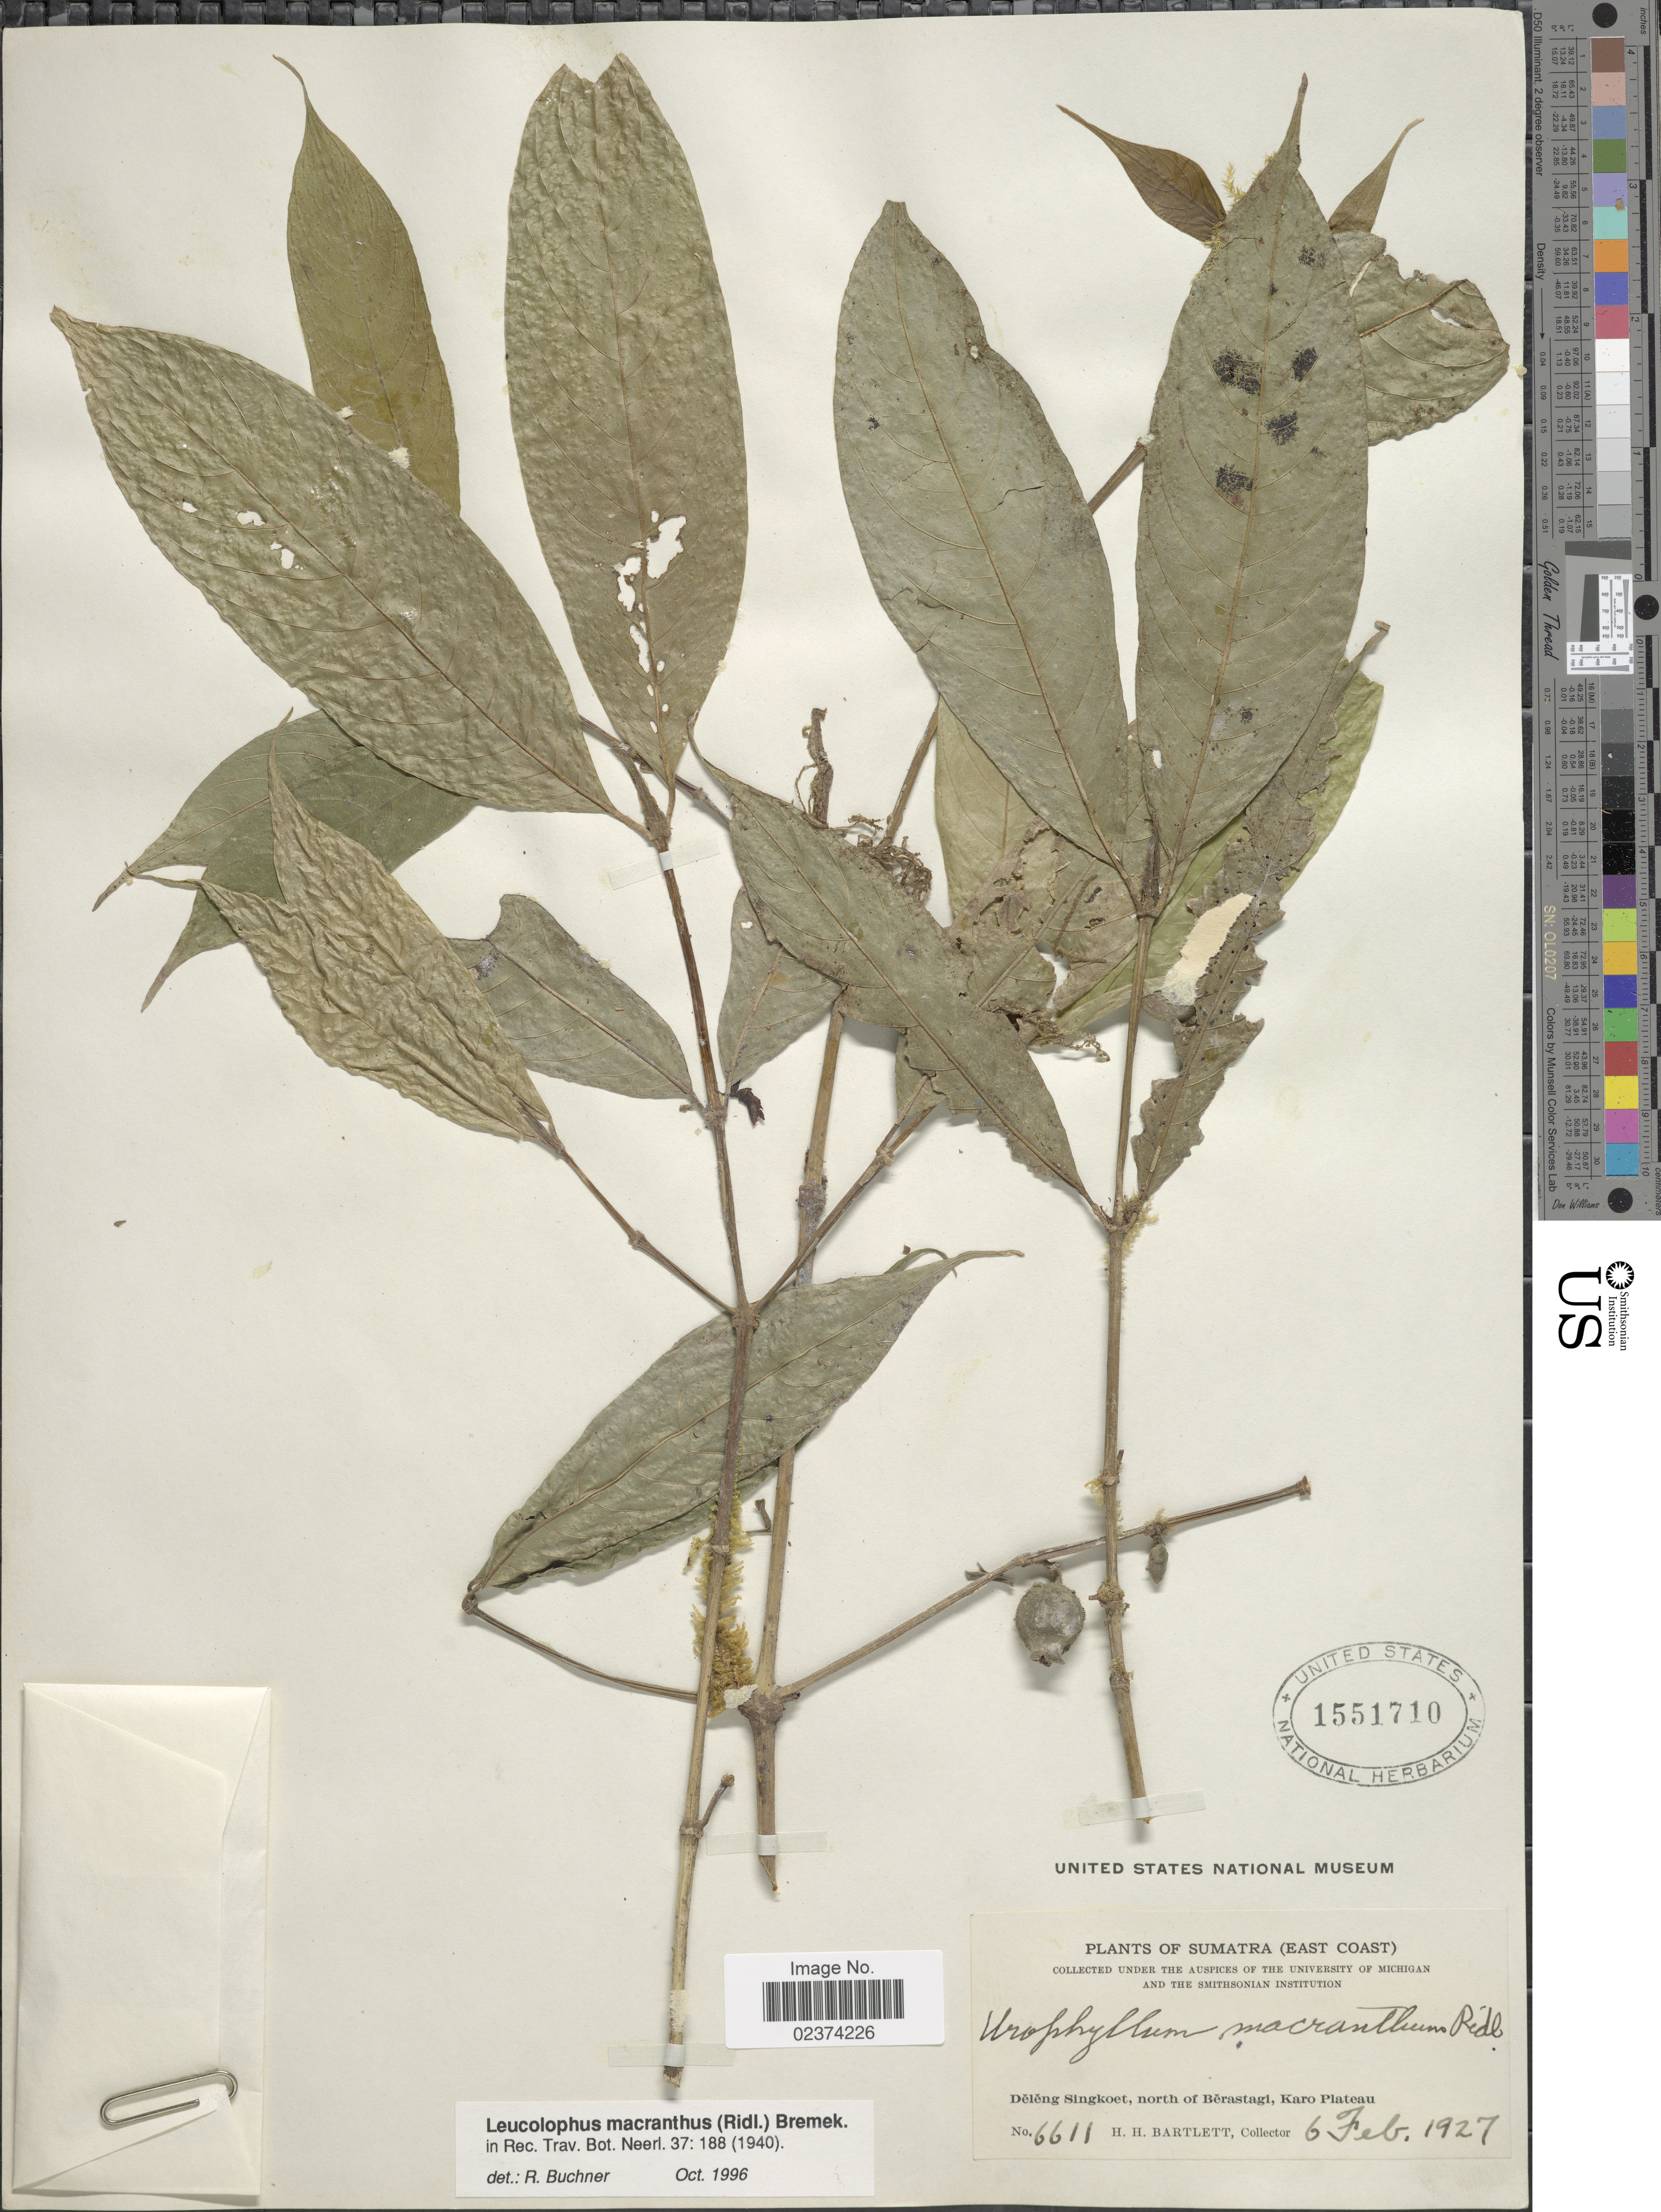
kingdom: Plantae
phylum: Tracheophyta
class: Magnoliopsida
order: Gentianales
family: Rubiaceae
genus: Leucolophus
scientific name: Leucolophus macranthus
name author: (Ridl.) Bremek.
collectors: H. H. Bartlett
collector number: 6611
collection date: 1927-02-06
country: Indonesia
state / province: Sumatra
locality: Sumatra (East Coast). Deleng Singkoet, north of Berastagi, Karo Plateau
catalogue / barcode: US 1551710